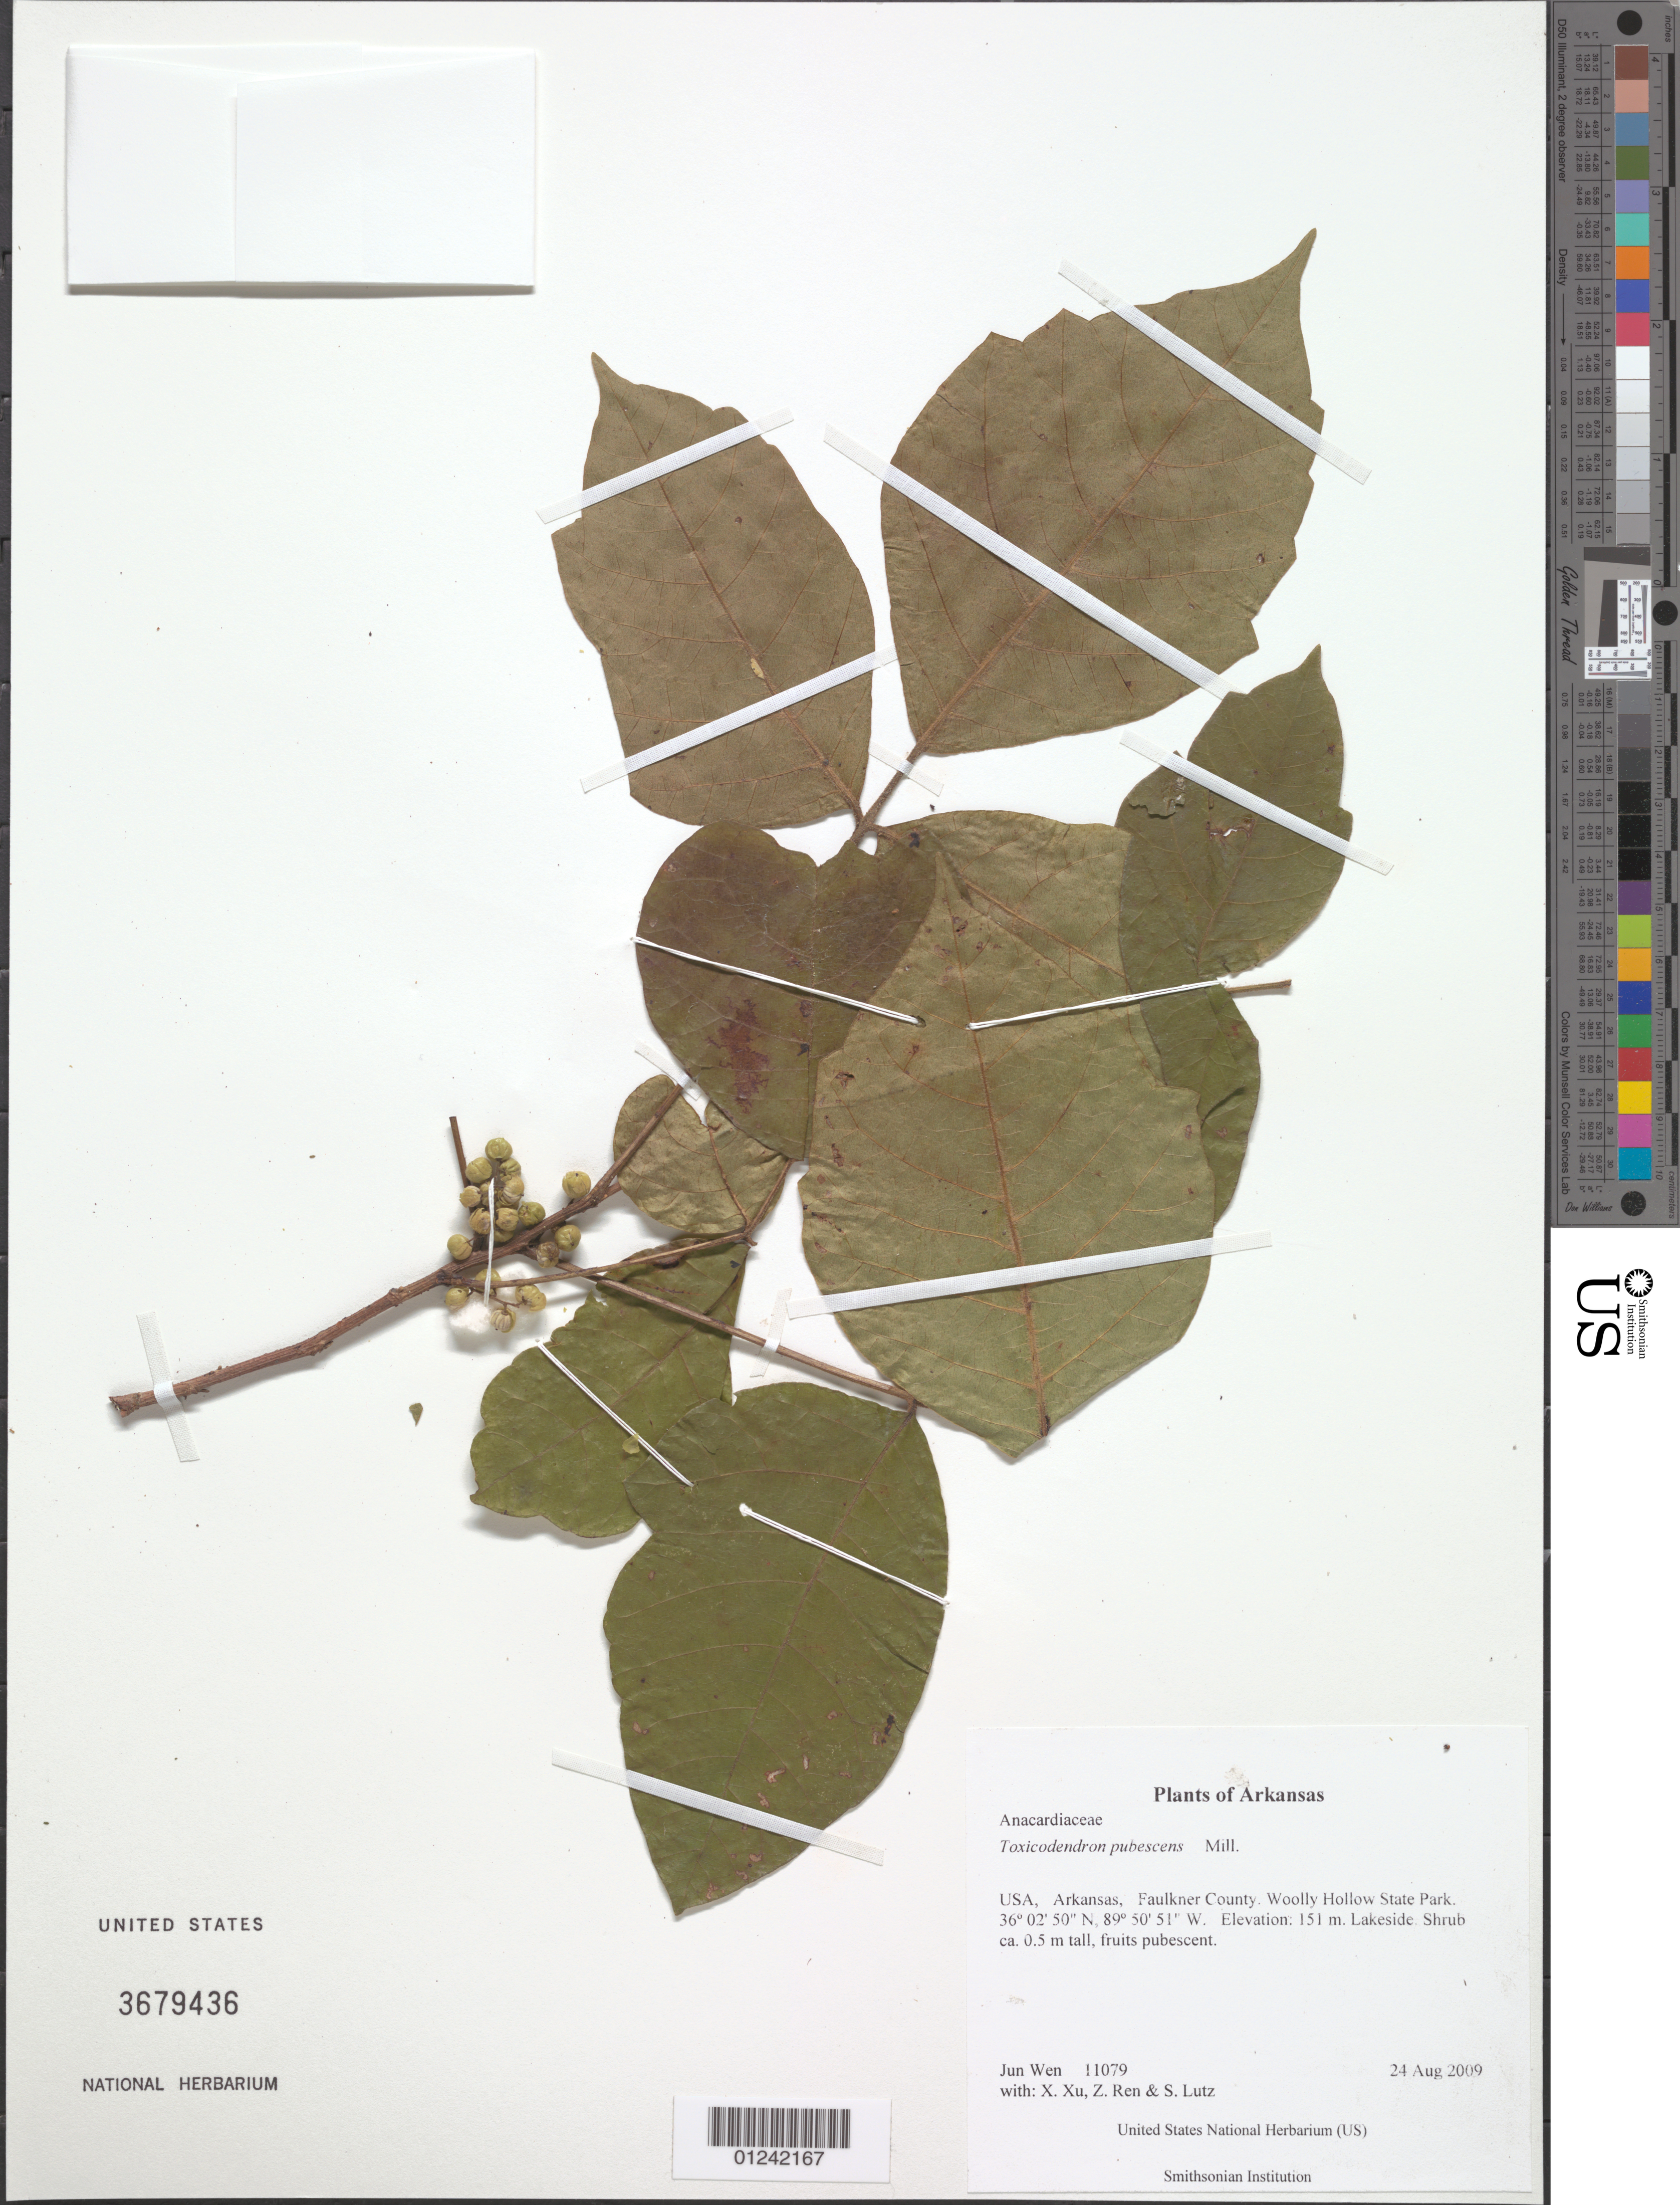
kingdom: Plantae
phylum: Tracheophyta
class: Magnoliopsida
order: Sapindales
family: Anacardiaceae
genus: Toxicodendron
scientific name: Toxicodendron pubescens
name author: Mill.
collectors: J. Wen, X. Xu, Z. Ren & S. Lutz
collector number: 11079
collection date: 2009-08-24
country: United States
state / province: Arkansas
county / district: Faulkner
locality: Woolly Hollow State Park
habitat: Lakeside.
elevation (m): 151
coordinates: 36 02 50.4 N, 89 50 50.8 W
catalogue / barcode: US 3679436